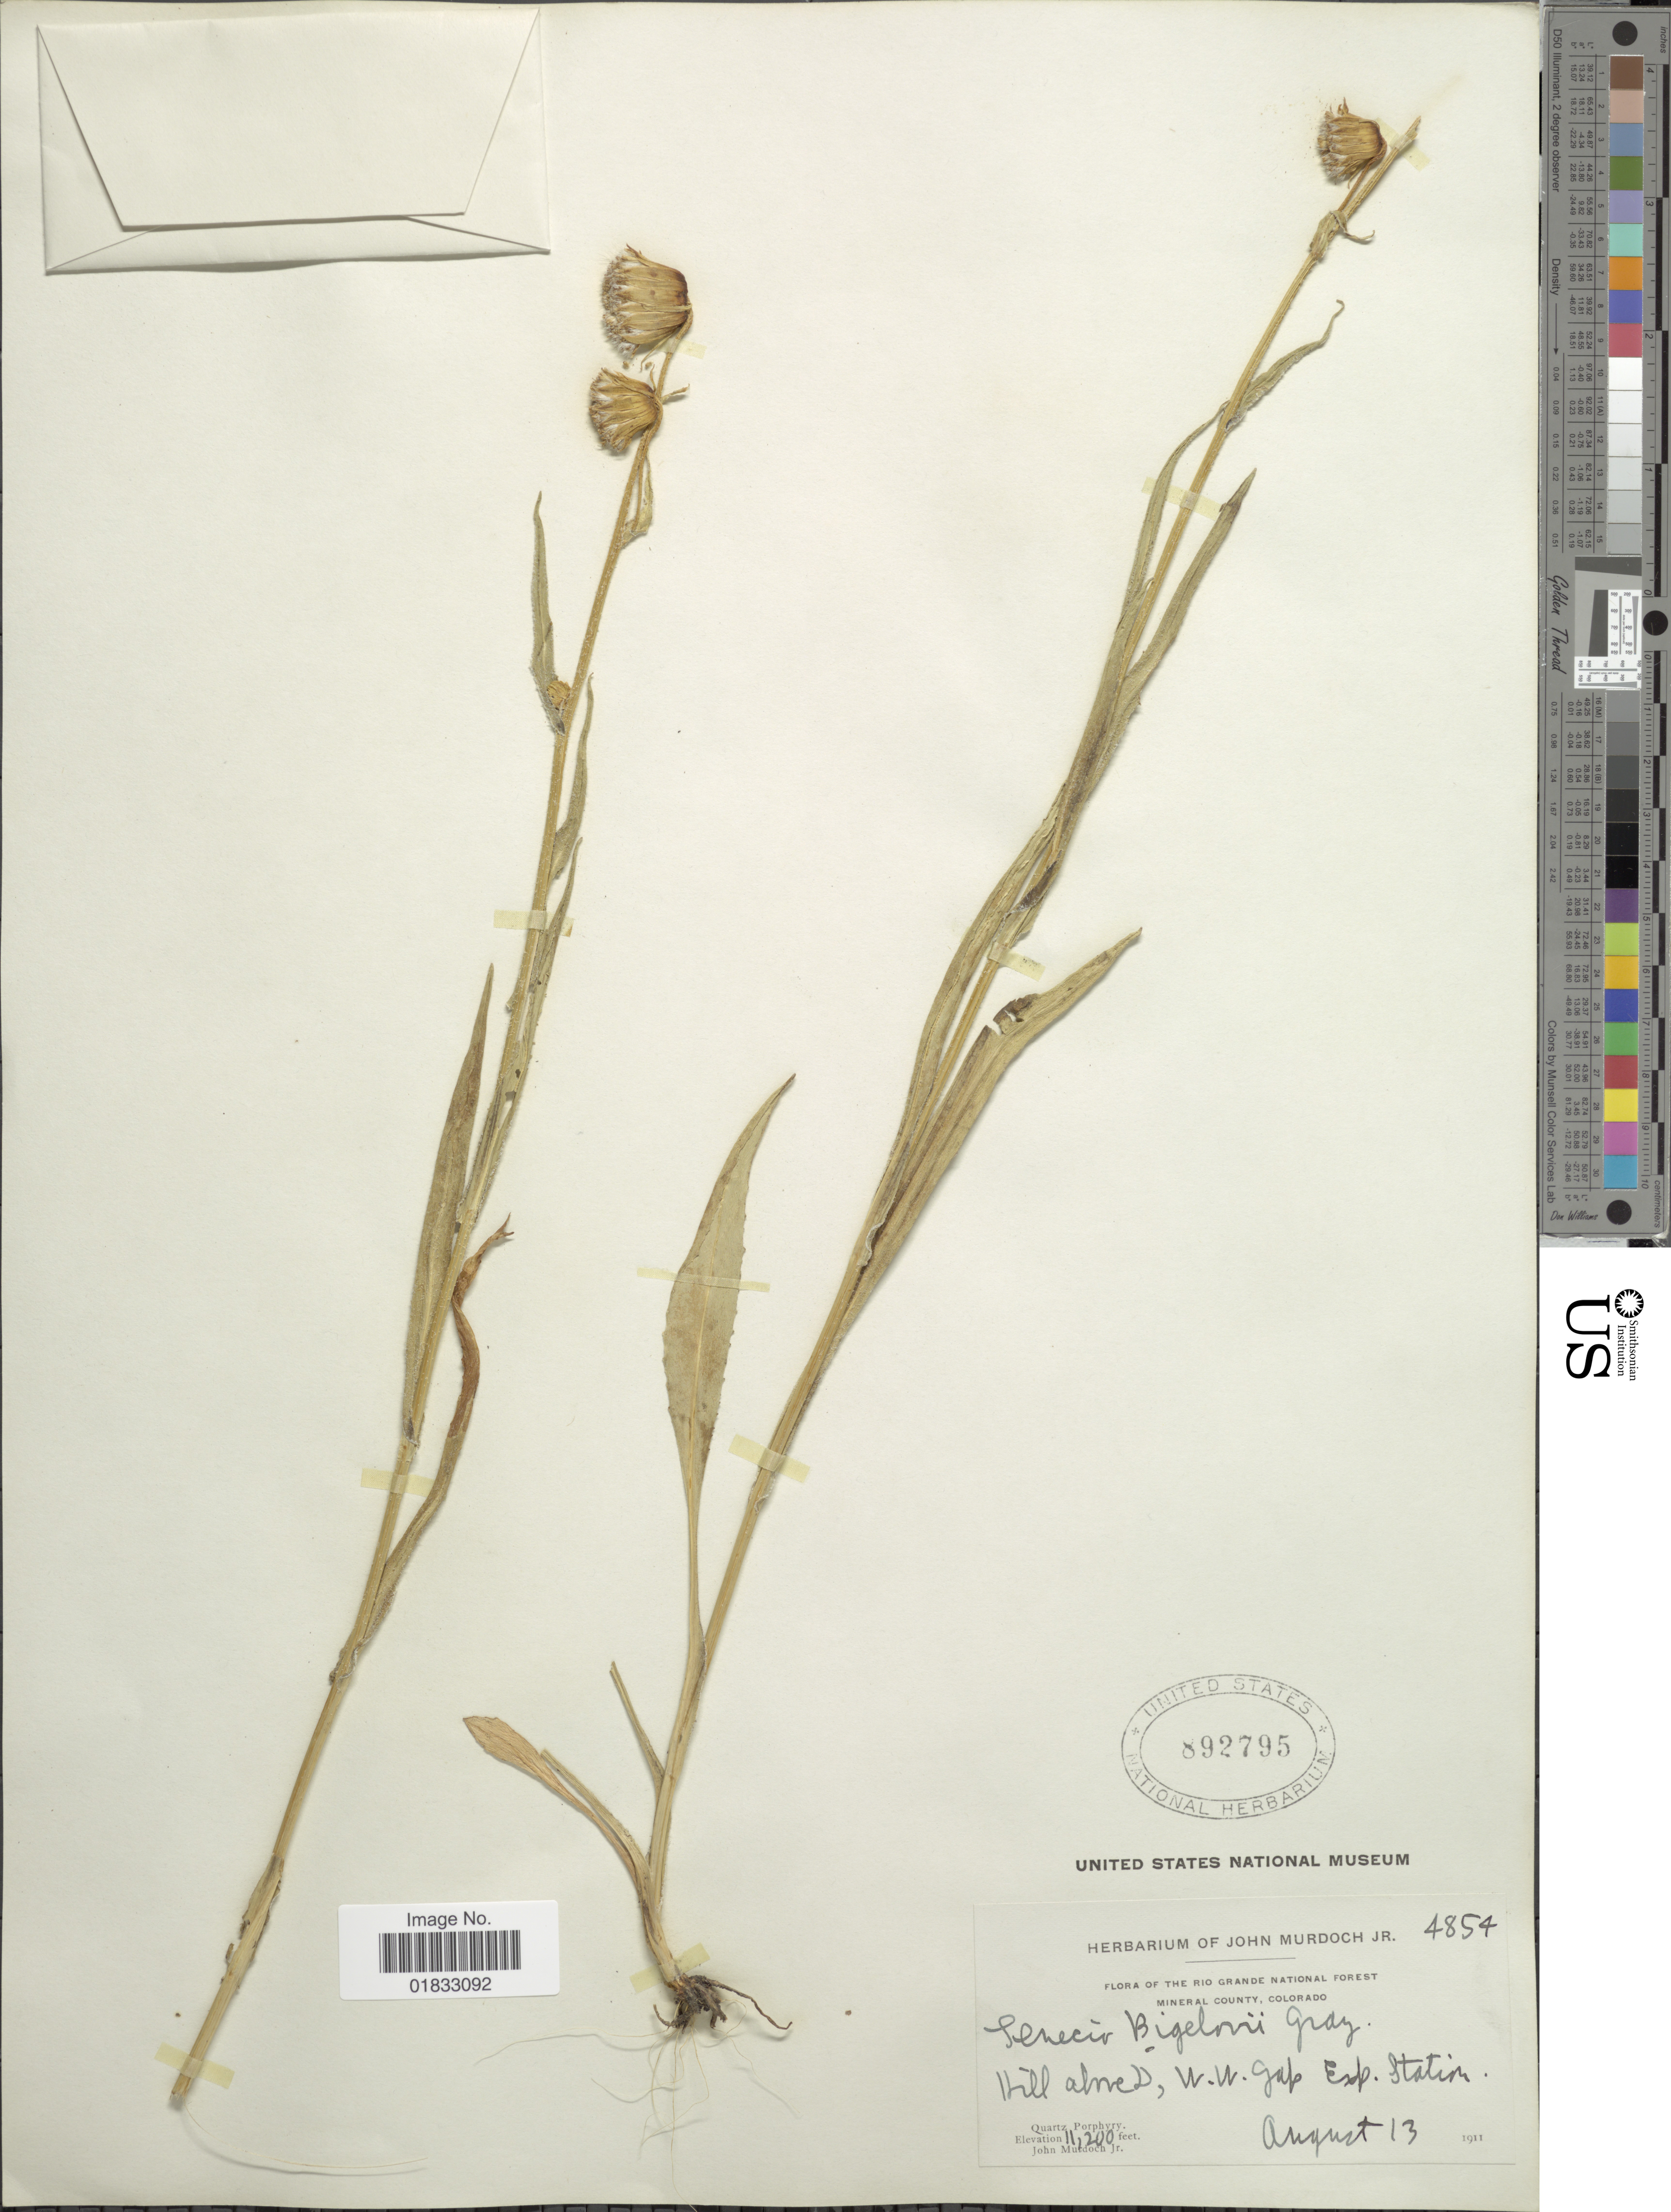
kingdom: Plantae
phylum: Tracheophyta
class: Magnoliopsida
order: Asterales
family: Asteraceae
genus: Senecio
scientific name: Senecio bigelovii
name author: A. Gray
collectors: J. Murdoch Jr.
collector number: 4854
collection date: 1911-08-13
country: United States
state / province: Colorado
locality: Rio Grande National Forest, Mineral County, Hill amed, W.W. gap Esp. Station, Quartz Porhyry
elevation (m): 3414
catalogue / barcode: US 892795